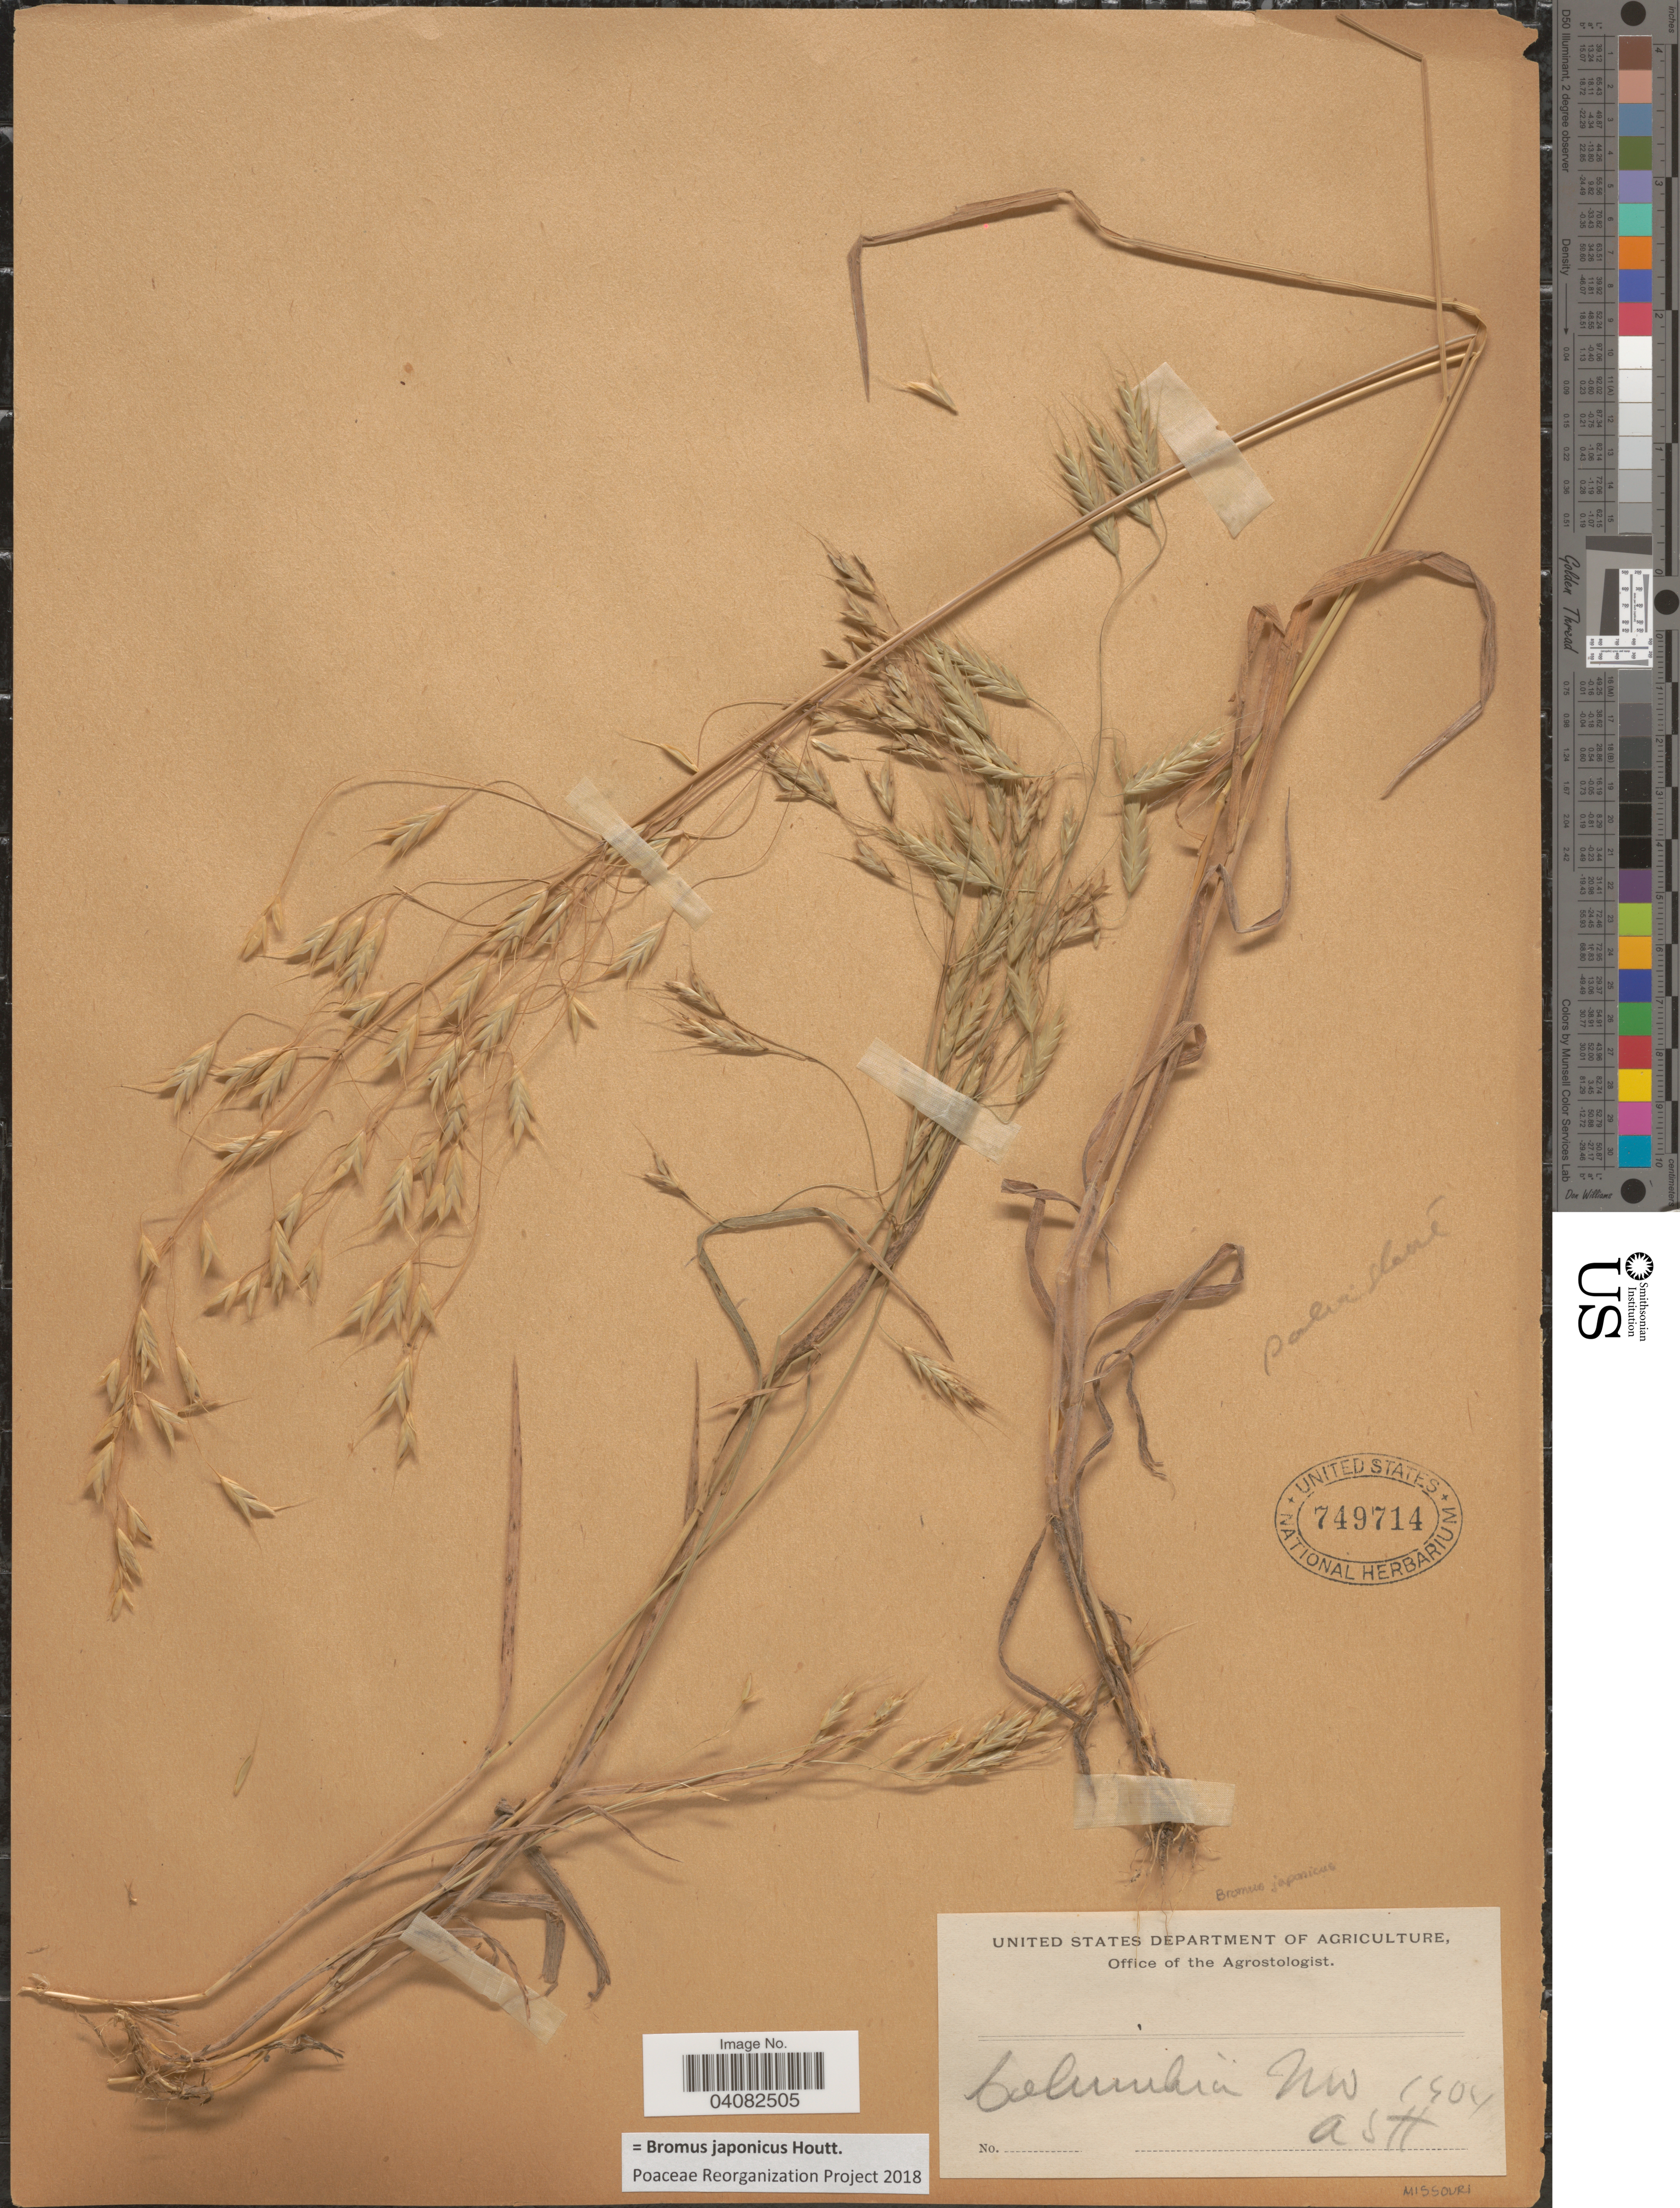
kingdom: Plantae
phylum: Tracheophyta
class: Liliopsida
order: Poales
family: Poaceae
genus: Bromus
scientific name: Bromus intermedius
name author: Gussone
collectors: A. H.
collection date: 1904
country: United States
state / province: Missouri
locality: Columbia.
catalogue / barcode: US 749714